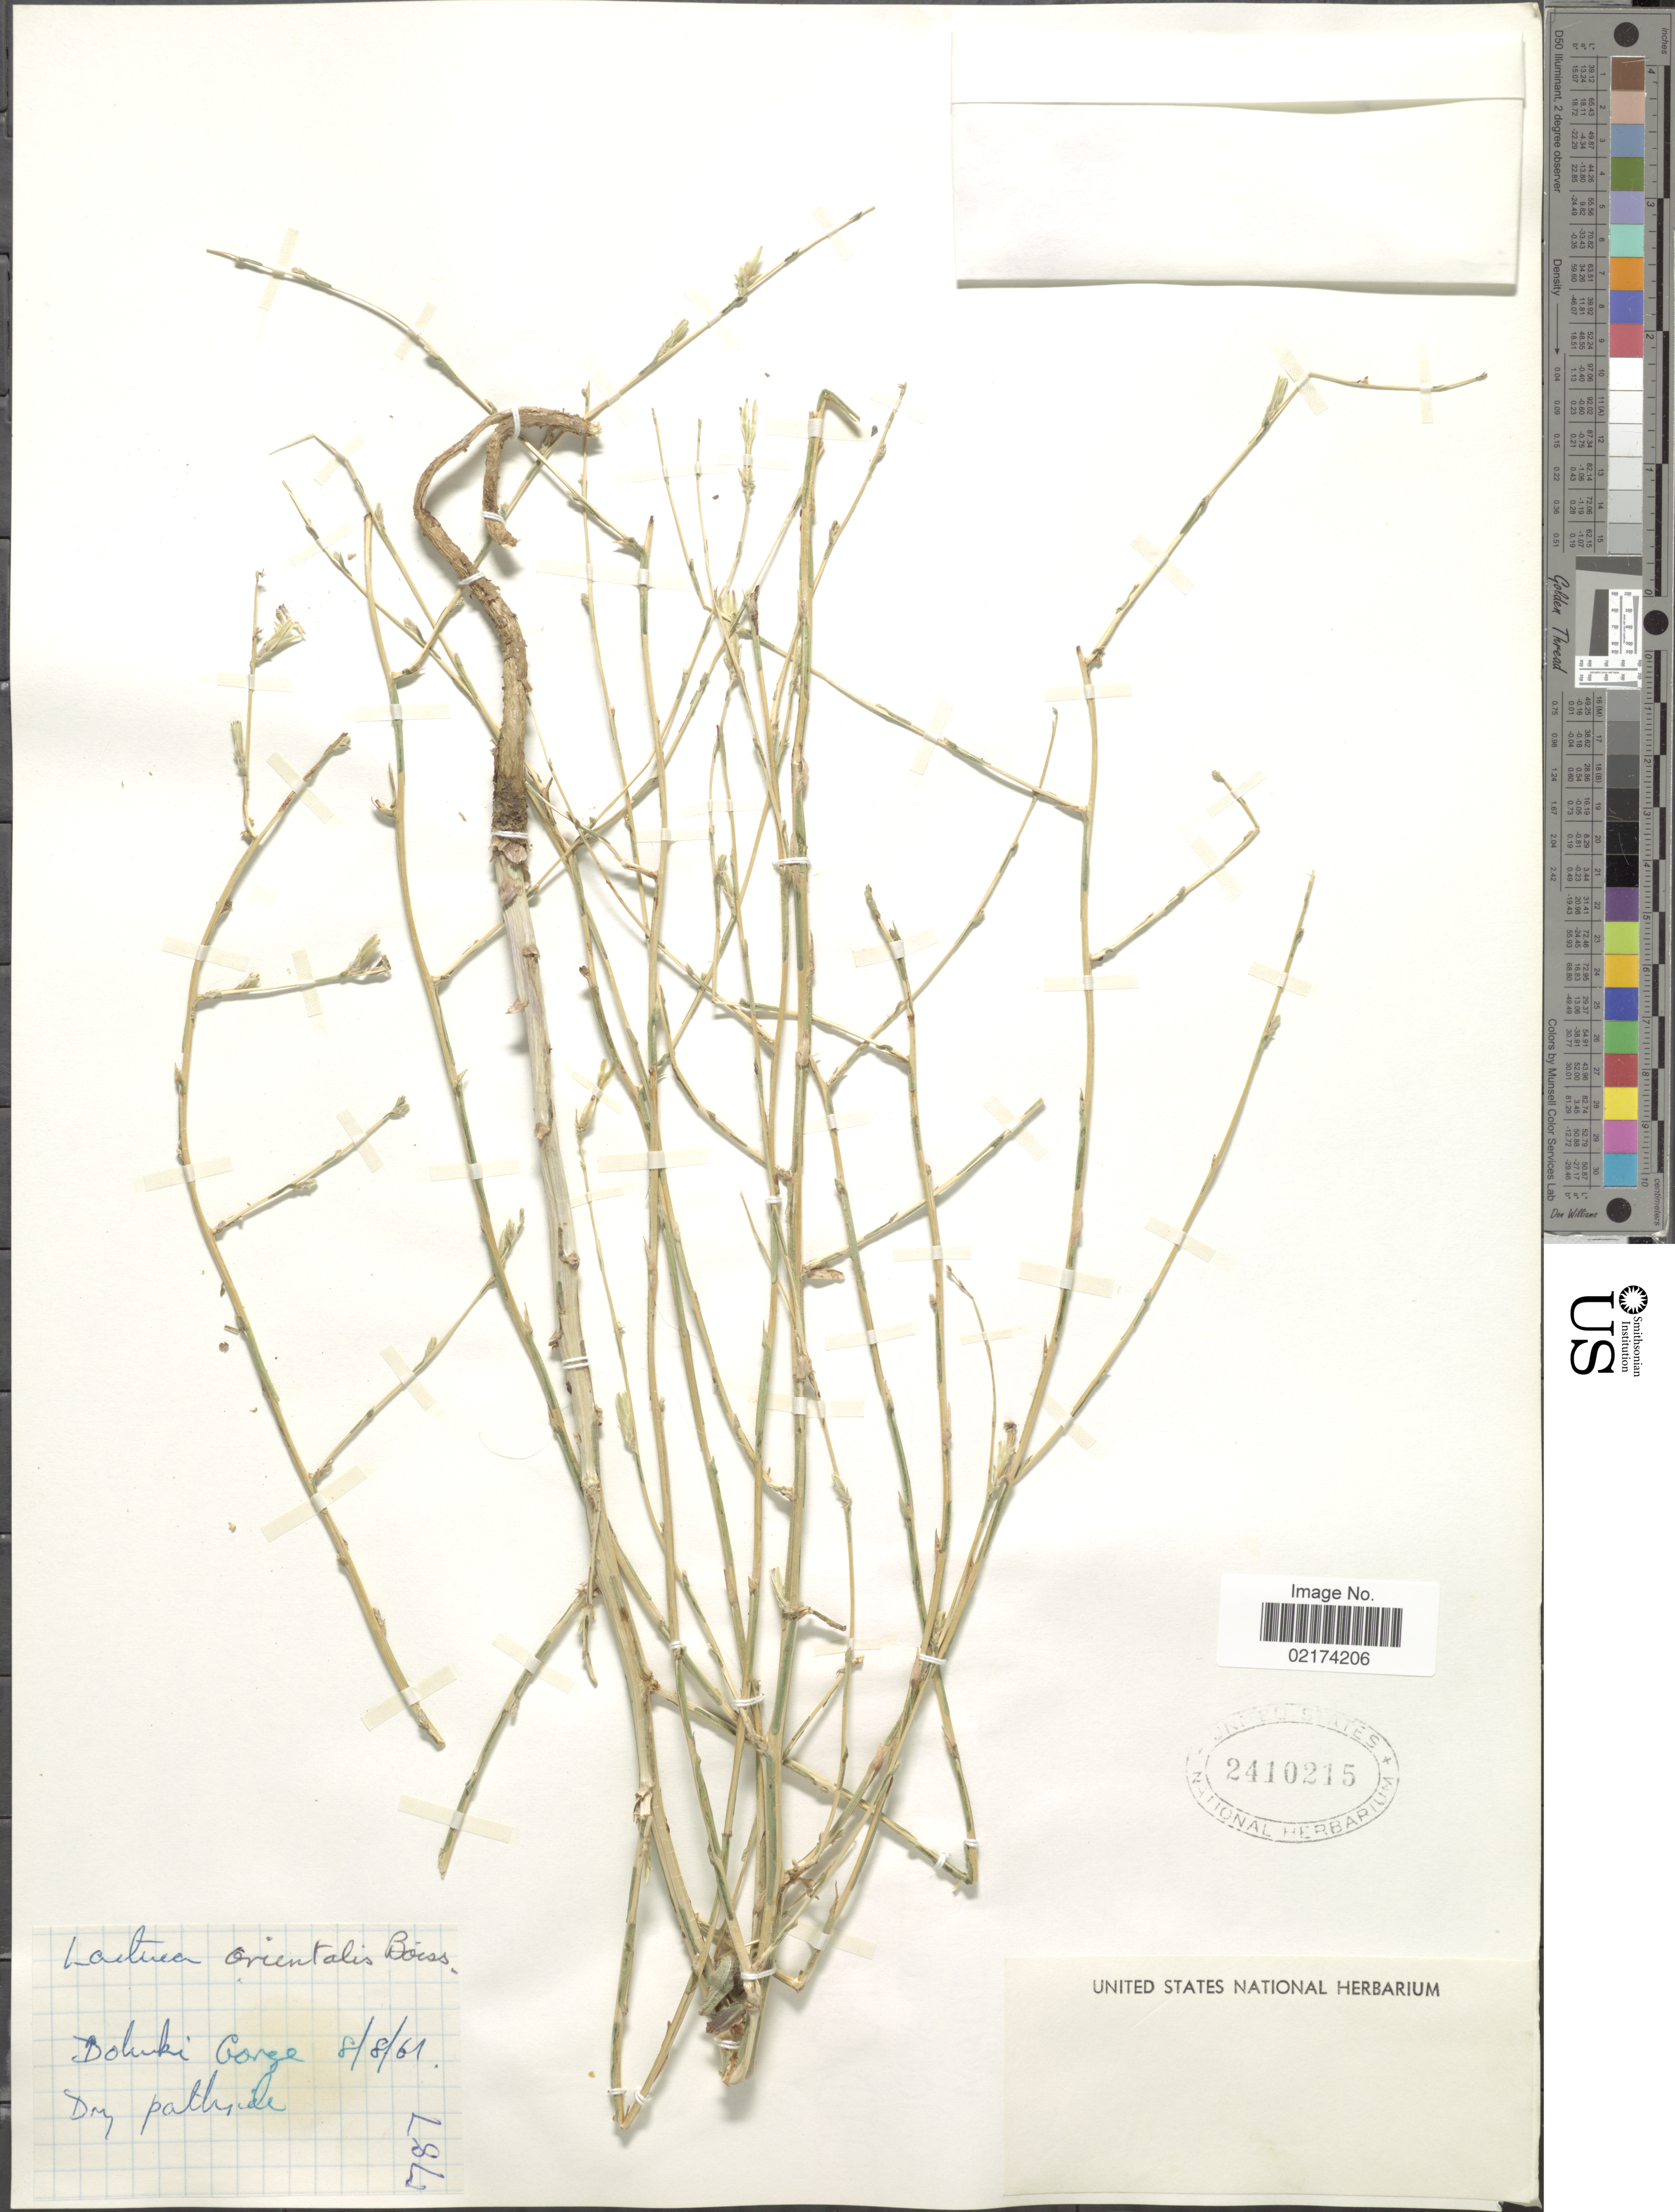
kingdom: Plantae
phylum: Tracheophyta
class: Magnoliopsida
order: Asterales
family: Asteraceae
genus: Lactuca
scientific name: Lactuca orientalis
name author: (Boiss.) Boiss.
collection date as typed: Transcribed d/m/y: 8/8/61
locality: Dokuki Gorge [interpreted]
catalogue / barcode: US 2410215